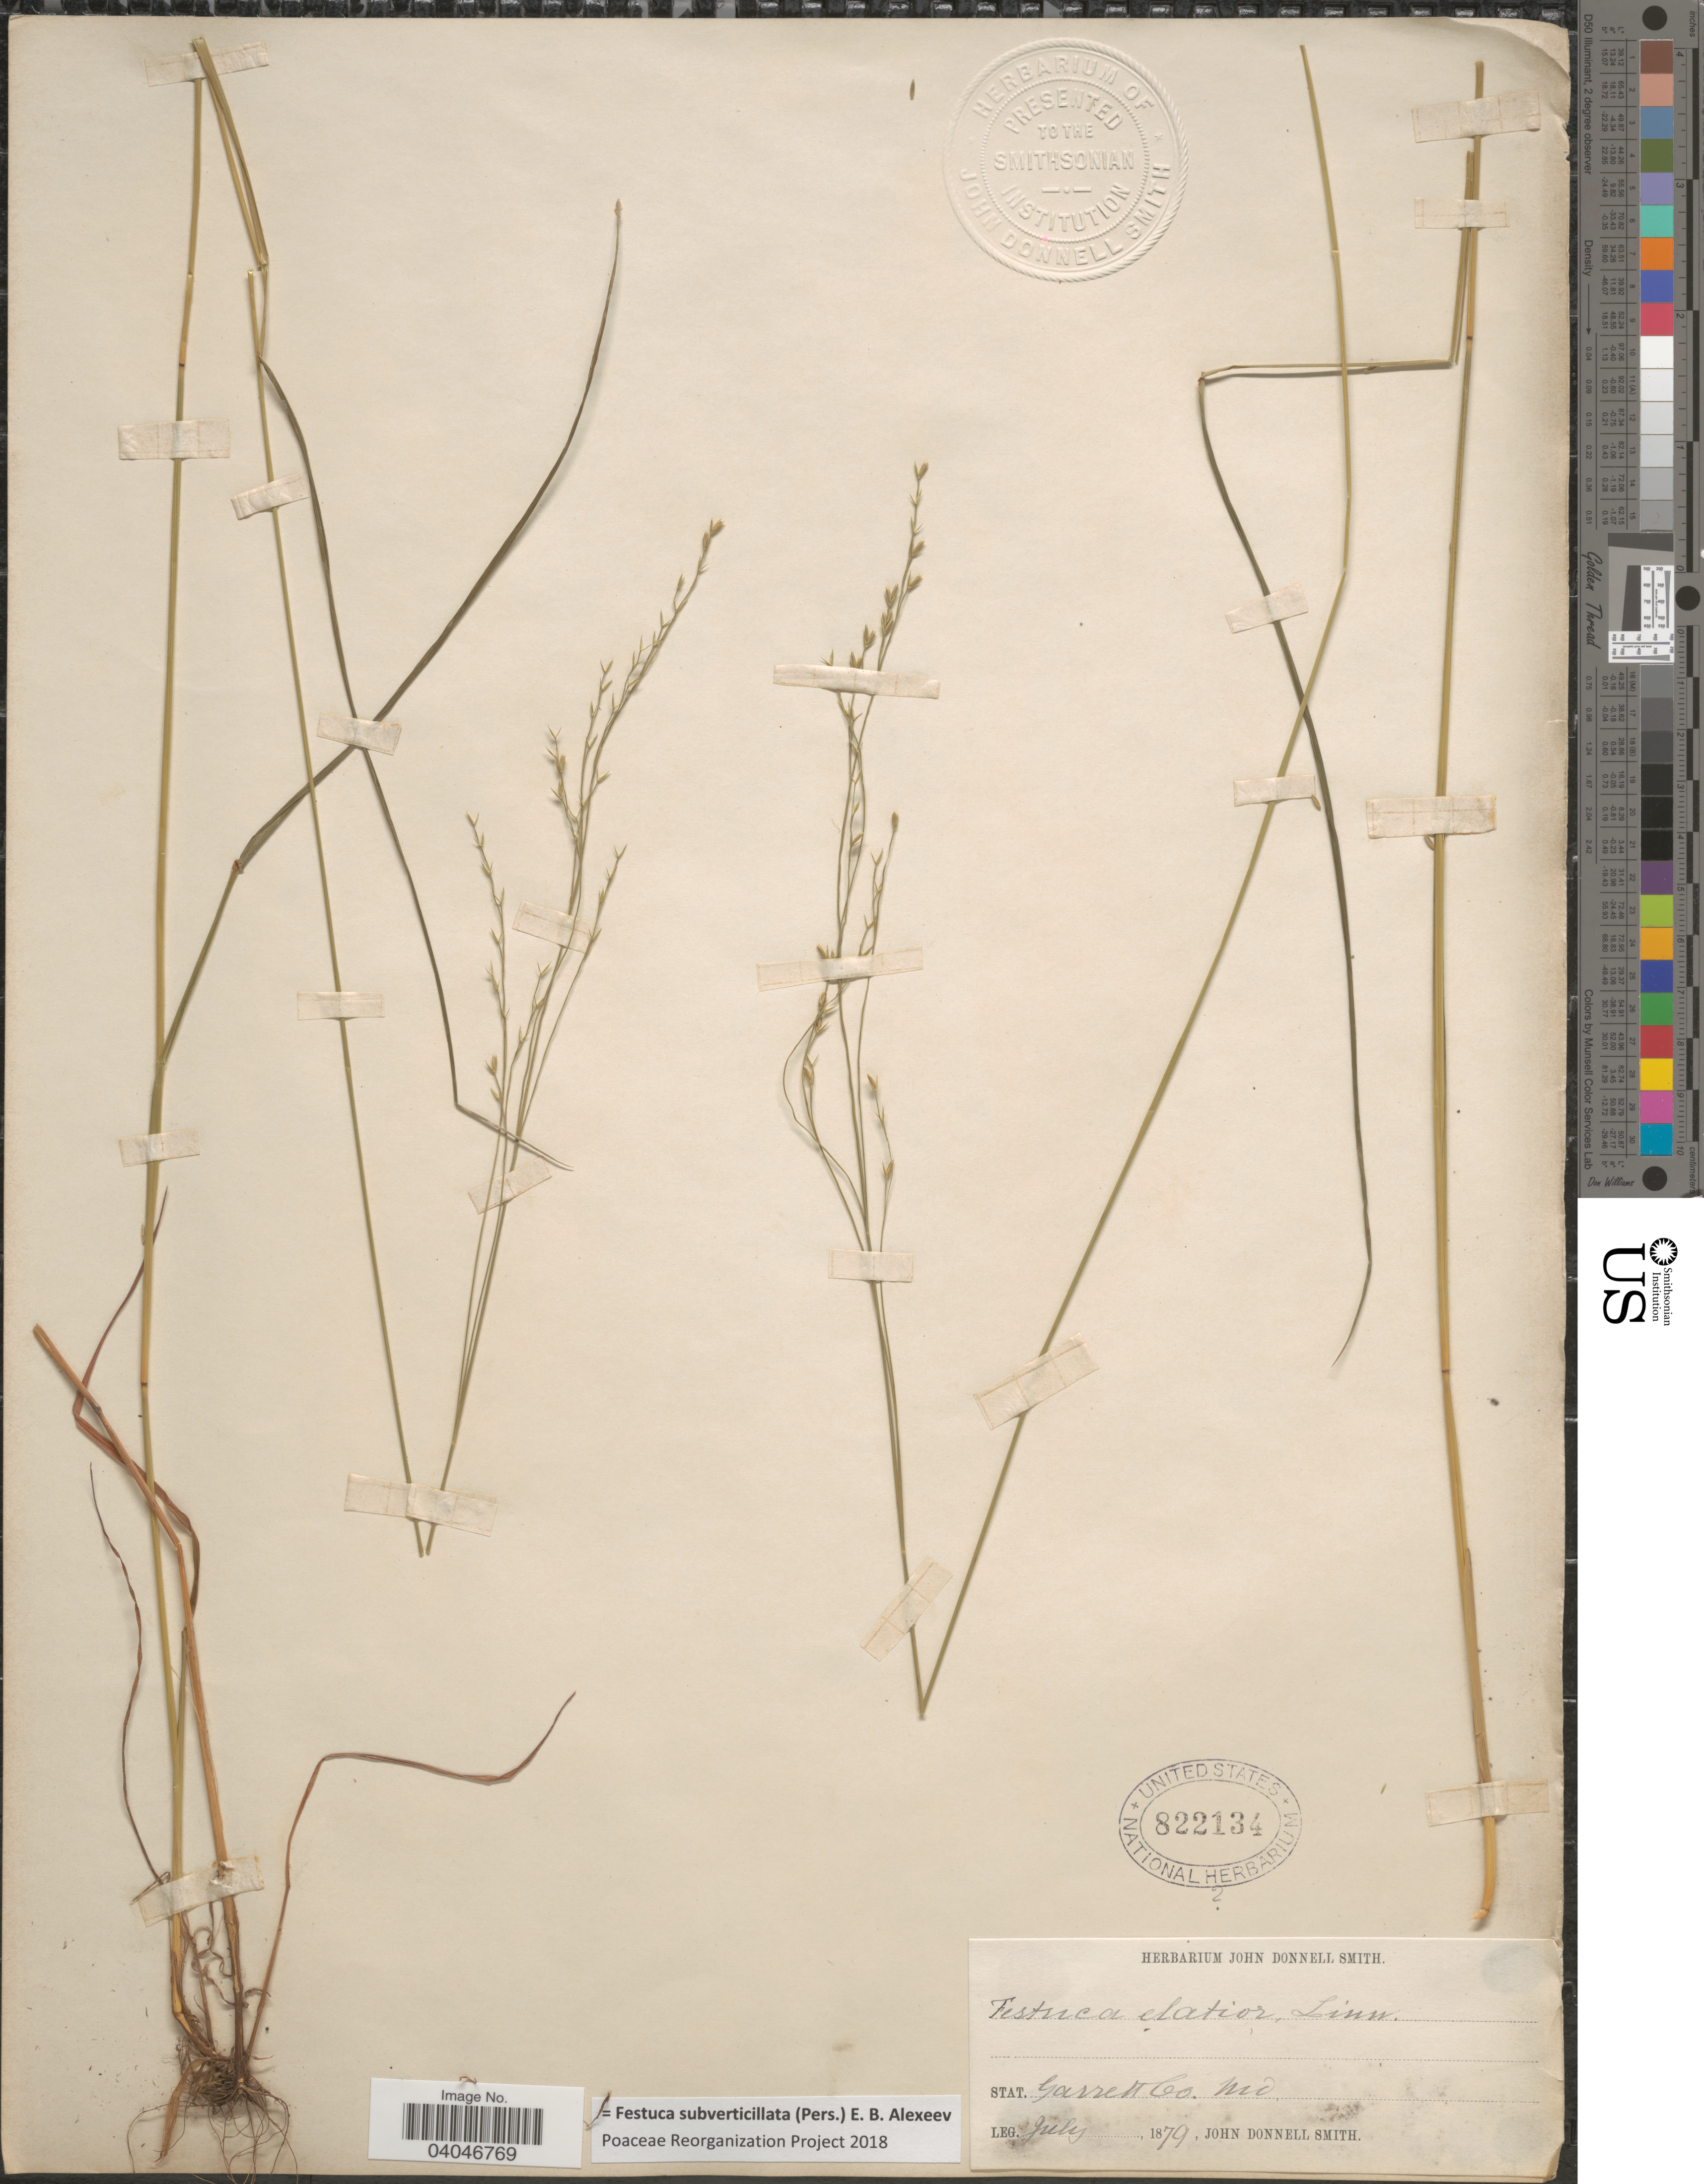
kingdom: Plantae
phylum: Tracheophyta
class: Liliopsida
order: Poales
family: Poaceae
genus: Festuca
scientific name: Festuca subverticillata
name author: (Pers.) E.B. Alexeev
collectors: J. Donnell Smith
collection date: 1879-07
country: United States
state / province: Maryland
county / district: Garrett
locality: Stat. Garrett Co.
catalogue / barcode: US 822134